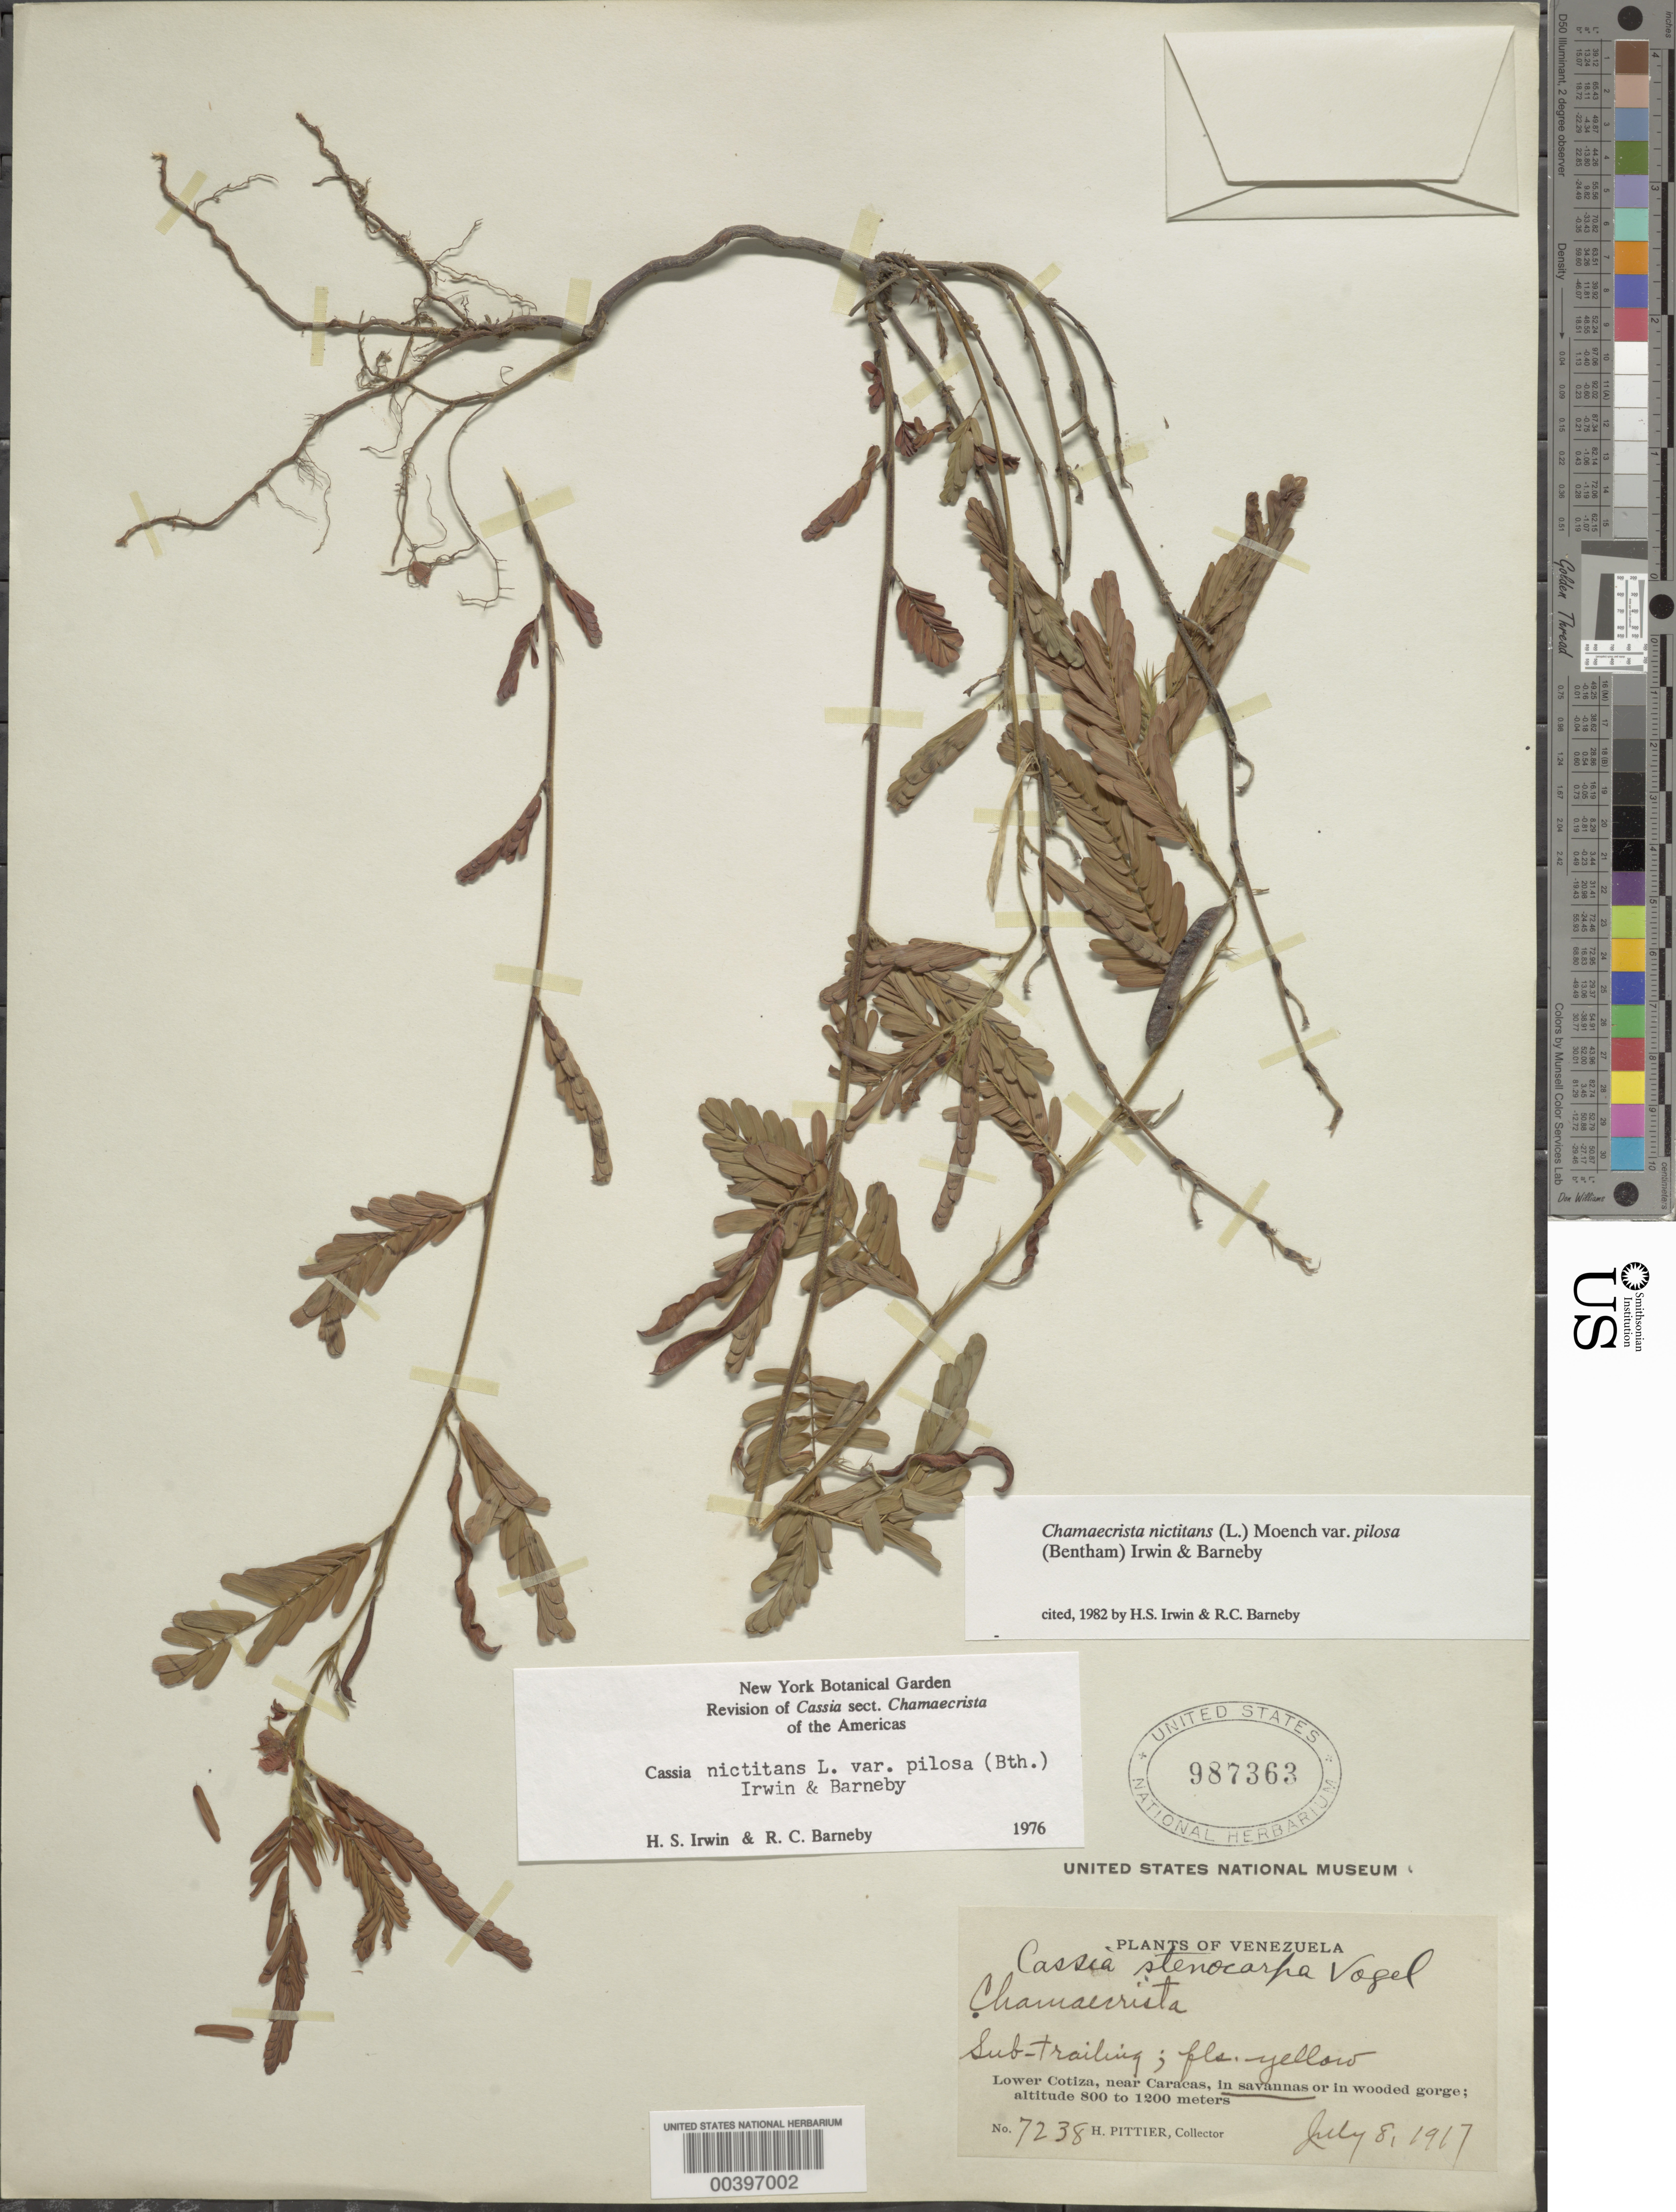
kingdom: Plantae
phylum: Tracheophyta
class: Magnoliopsida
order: Fabales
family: Fabaceae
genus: Chamaecrista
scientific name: Chamaecrista nictitans var. pilosa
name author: (Benth.) H.S. Irwin & Barneby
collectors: H. F. Pittier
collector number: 7238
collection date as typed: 08 Jul 1917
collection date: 1917-07-08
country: Venezuela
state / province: Distrito Federal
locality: Lower cotiza, near caracas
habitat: In savannas or in wooded gorge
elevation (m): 800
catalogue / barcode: US 987363